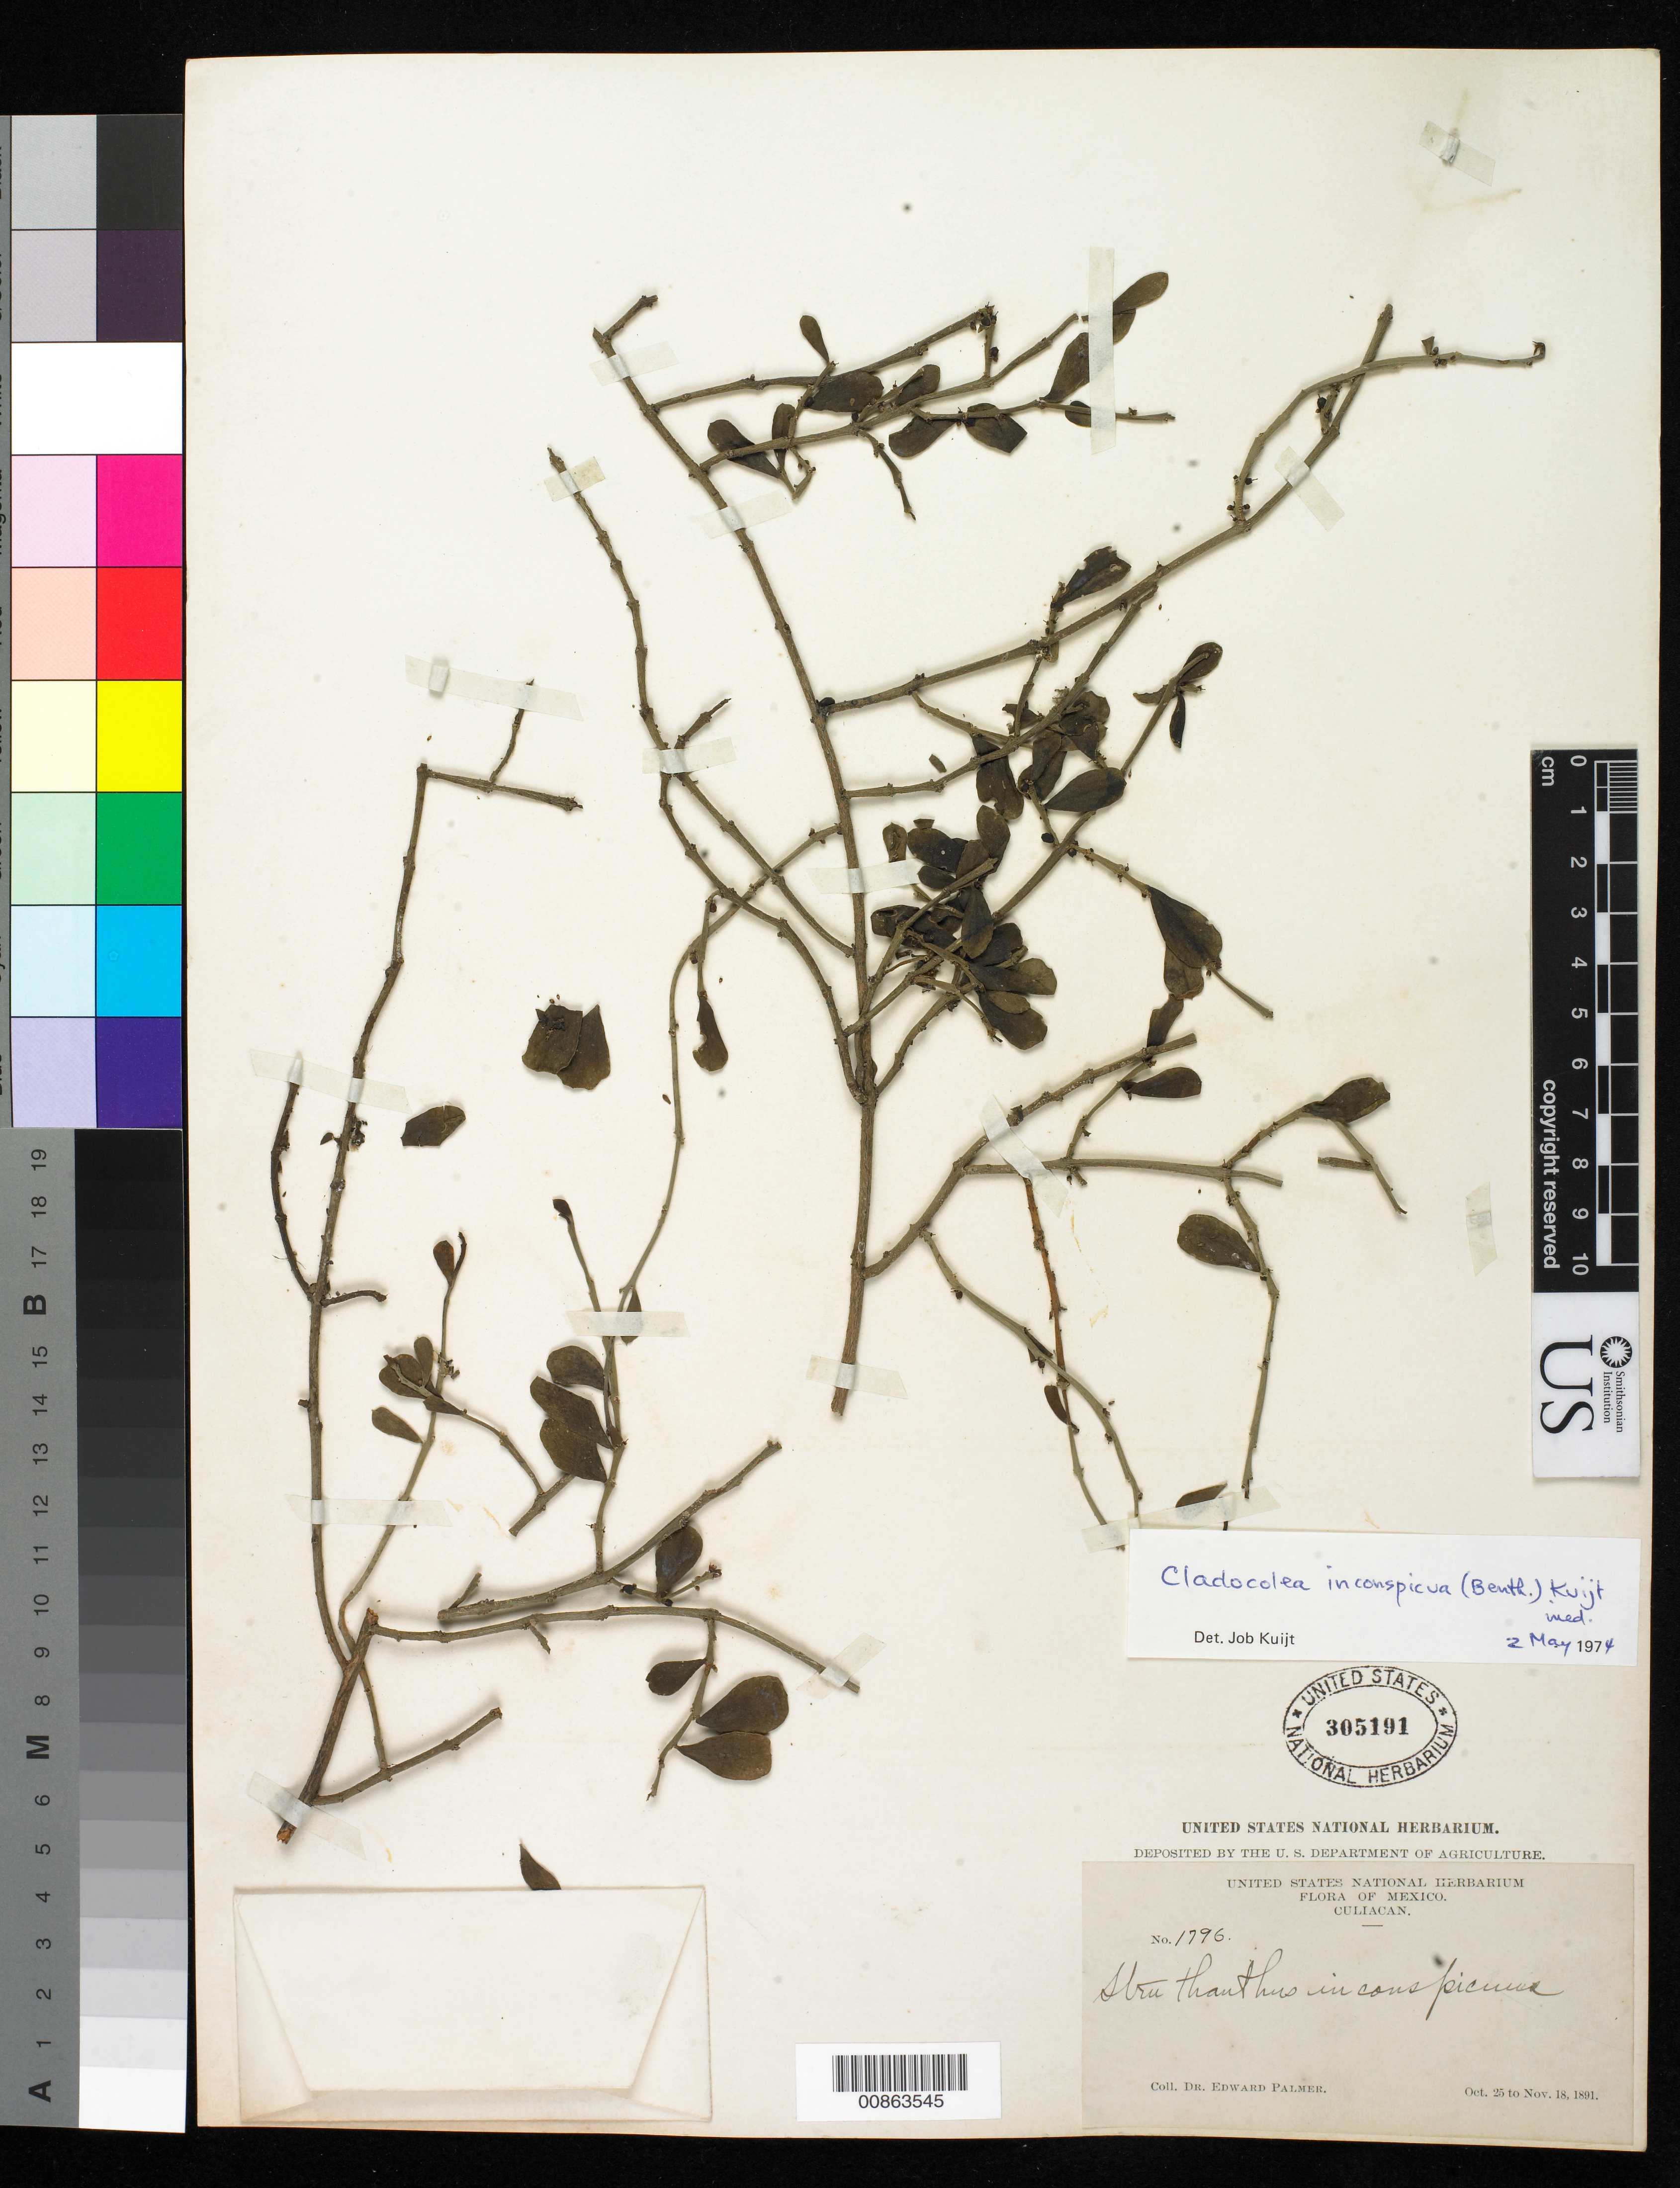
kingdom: Plantae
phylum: Tracheophyta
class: Magnoliopsida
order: Santalales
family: Loranthaceae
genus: Phthirusa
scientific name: Phthirusa inconspicua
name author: (Benth.) Eichler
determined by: Caraballo-Ortiz, Marcos A., (MISS), University of Mississippi (UNITED STATES)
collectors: E. Palmer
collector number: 1796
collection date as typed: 25 Oct 1891 to 18 Nov 1891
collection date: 1891-10-25/1891-11-18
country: Mexico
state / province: Sinaloa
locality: Culiacan, Sinaloa.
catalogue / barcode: US 305191